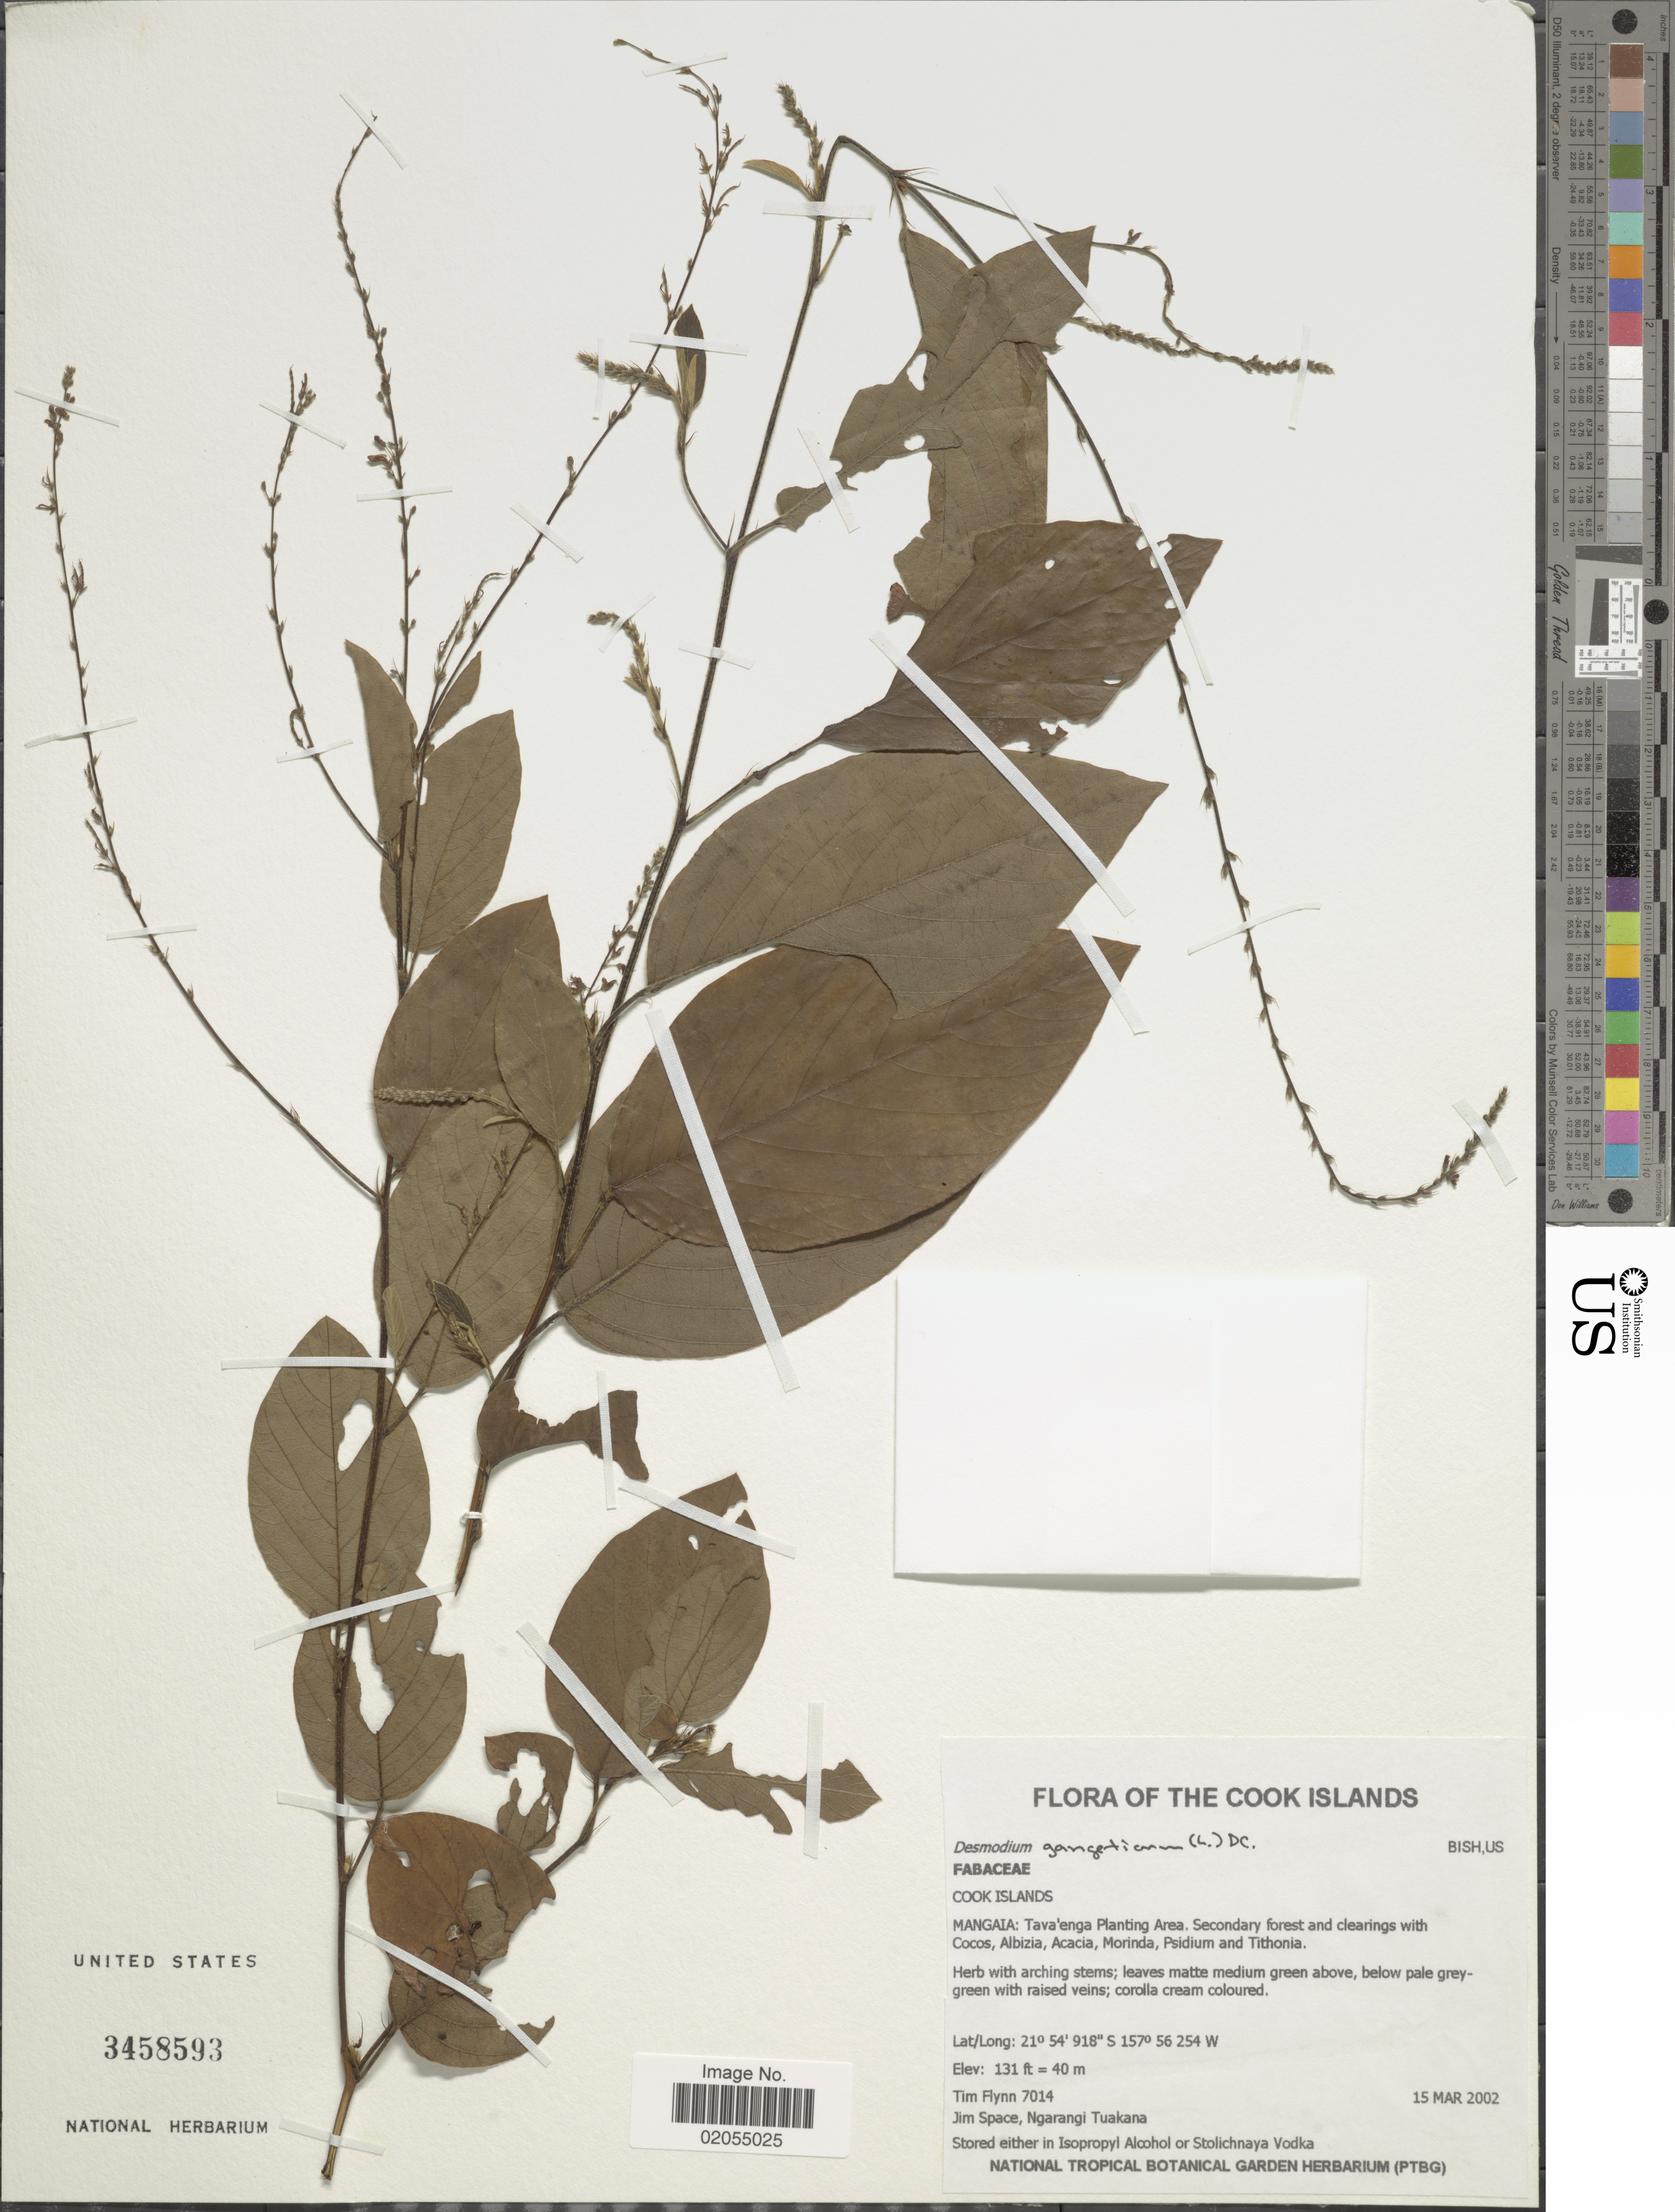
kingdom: Plantae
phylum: Tracheophyta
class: Magnoliopsida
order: Fabales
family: Fabaceae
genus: Pleurolobus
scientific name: Pleurolobus gangeticus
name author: (L.) J. St.-Hil. ex H. Ohashi & K. Ohashi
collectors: T. Flynn, J. Space & N. Tuakana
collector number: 7014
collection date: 2002-03-15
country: Cook Islands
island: Mangaia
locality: Tava'enga Planting Area.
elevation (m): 40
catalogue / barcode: US 3458593